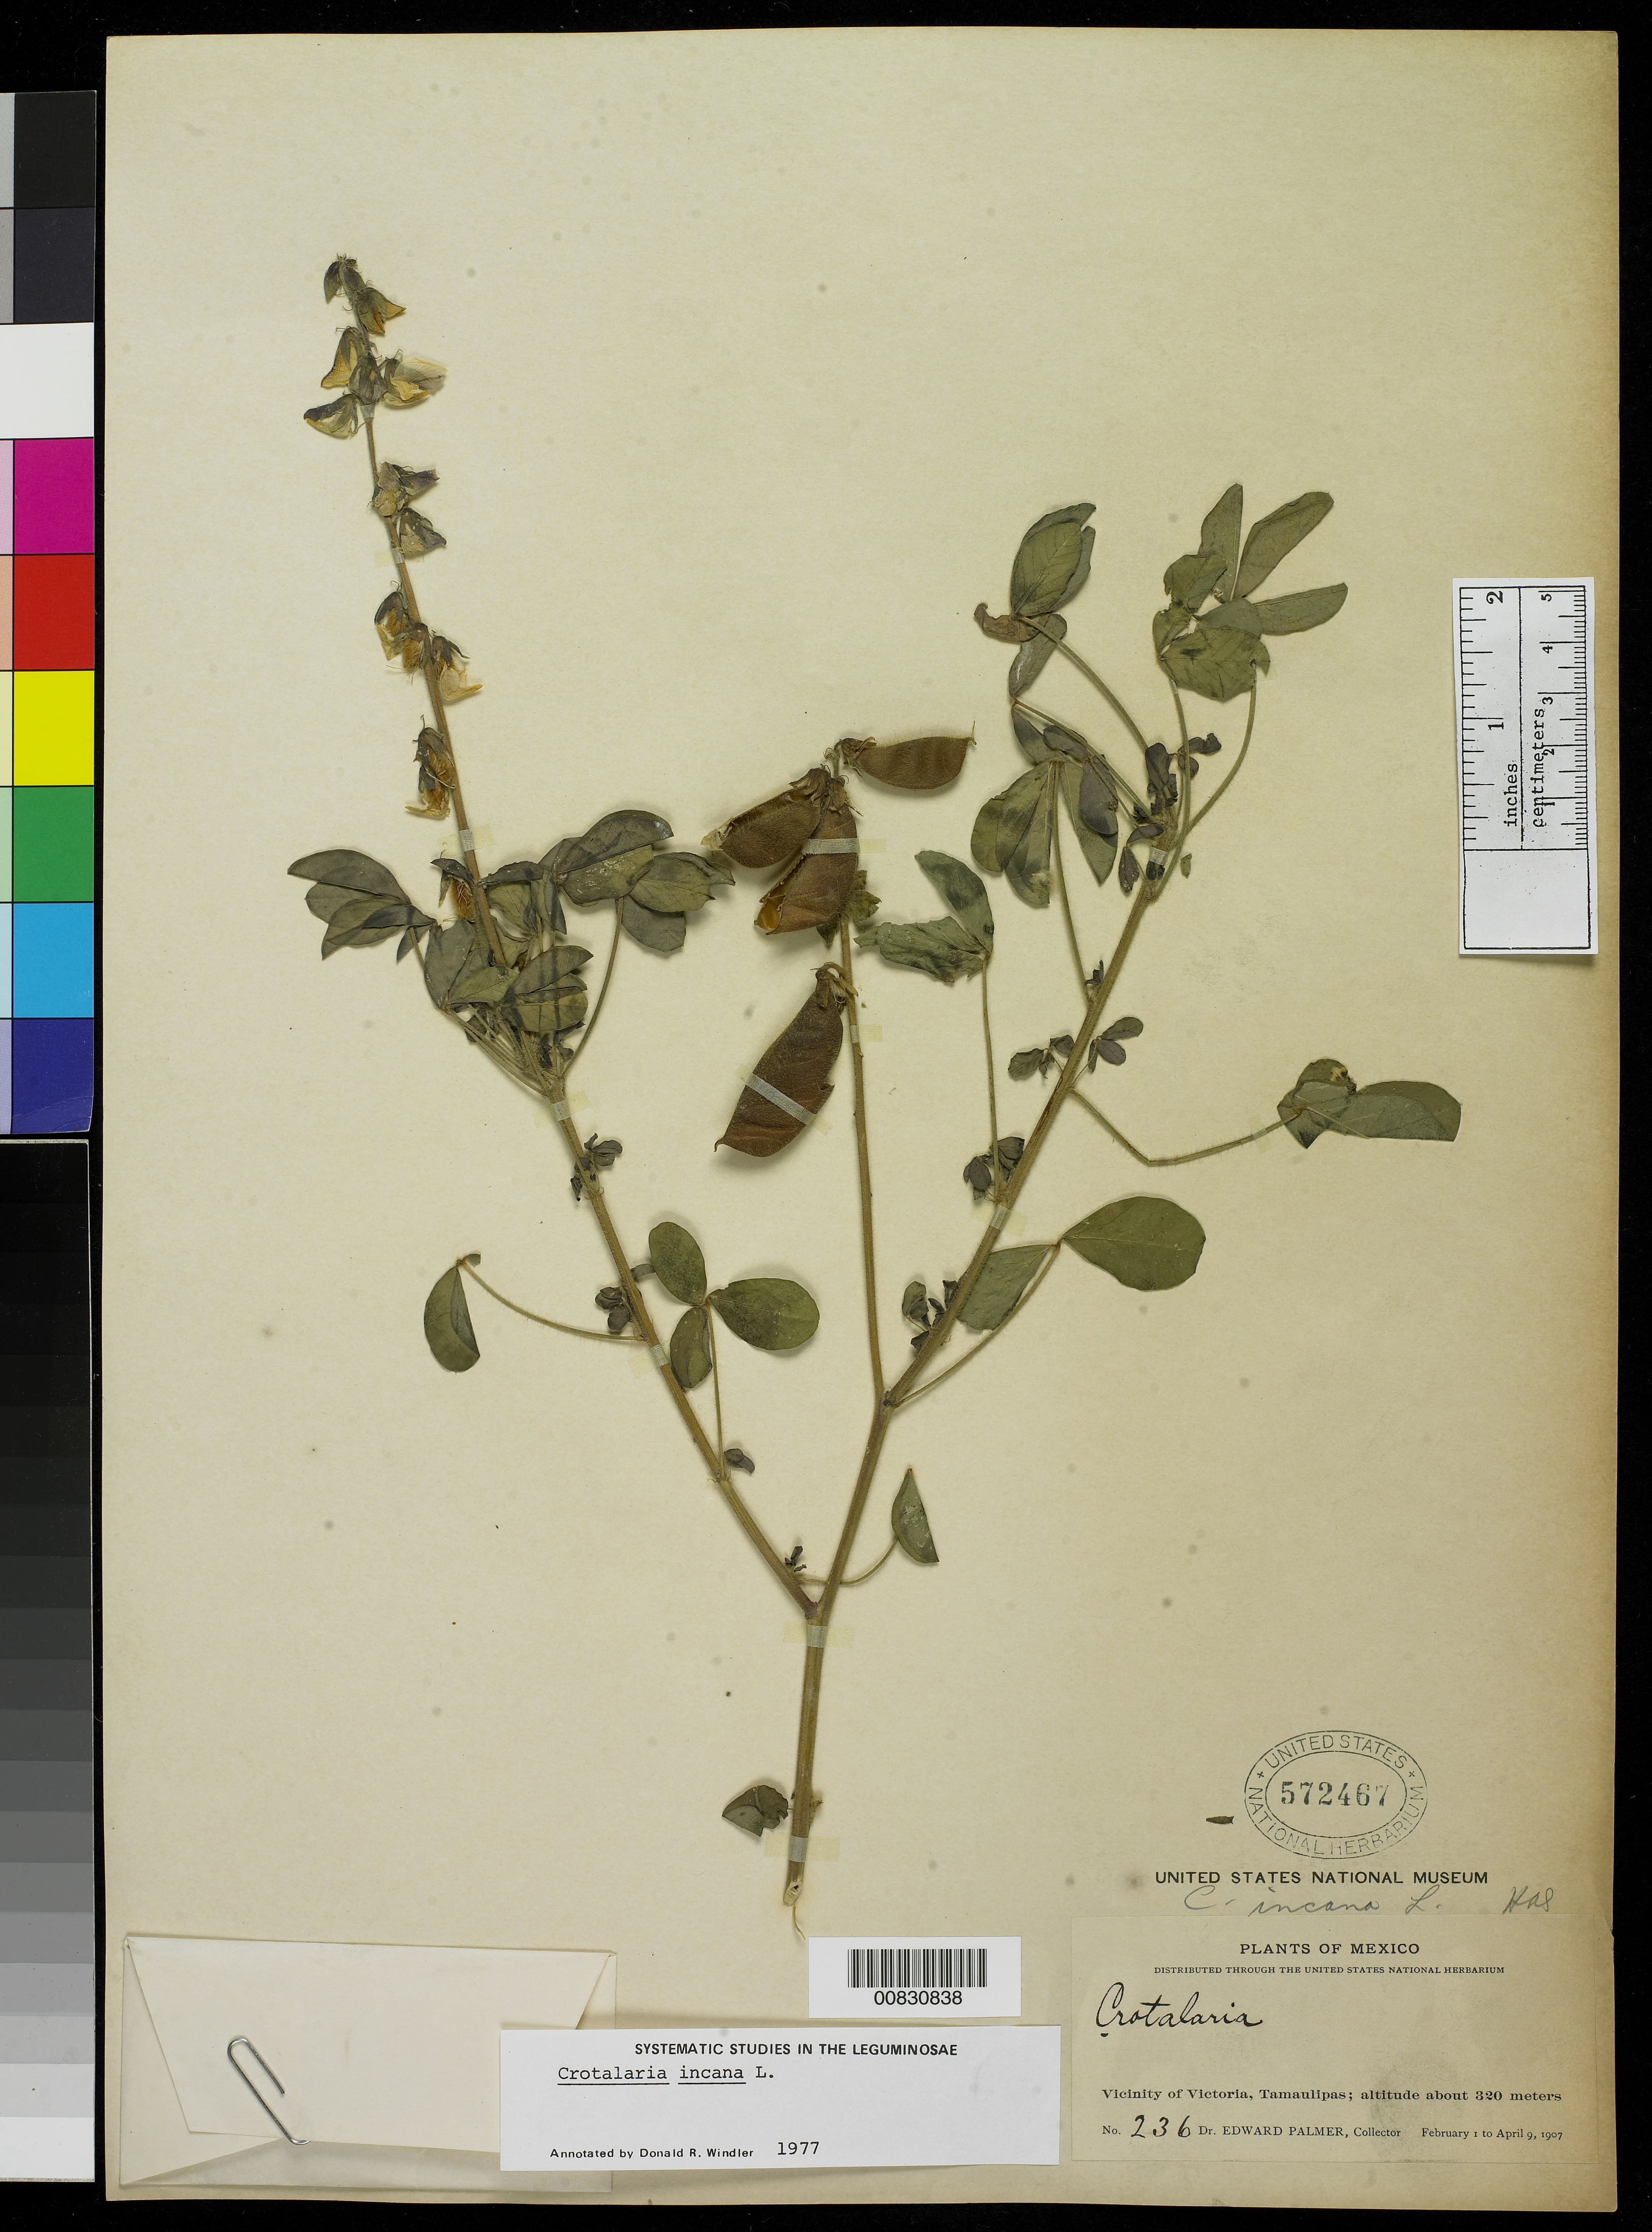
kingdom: Plantae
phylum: Tracheophyta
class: Magnoliopsida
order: Fabales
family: Fabaceae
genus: Crotalaria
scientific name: Crotalaria incana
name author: L.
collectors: E. Palmer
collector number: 236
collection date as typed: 01 Feb 1907 to 09 Apr 1907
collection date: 1907-02-01/1907-04-09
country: Mexico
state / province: Tamaulipas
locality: Vicinity of Victoria.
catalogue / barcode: US 572467